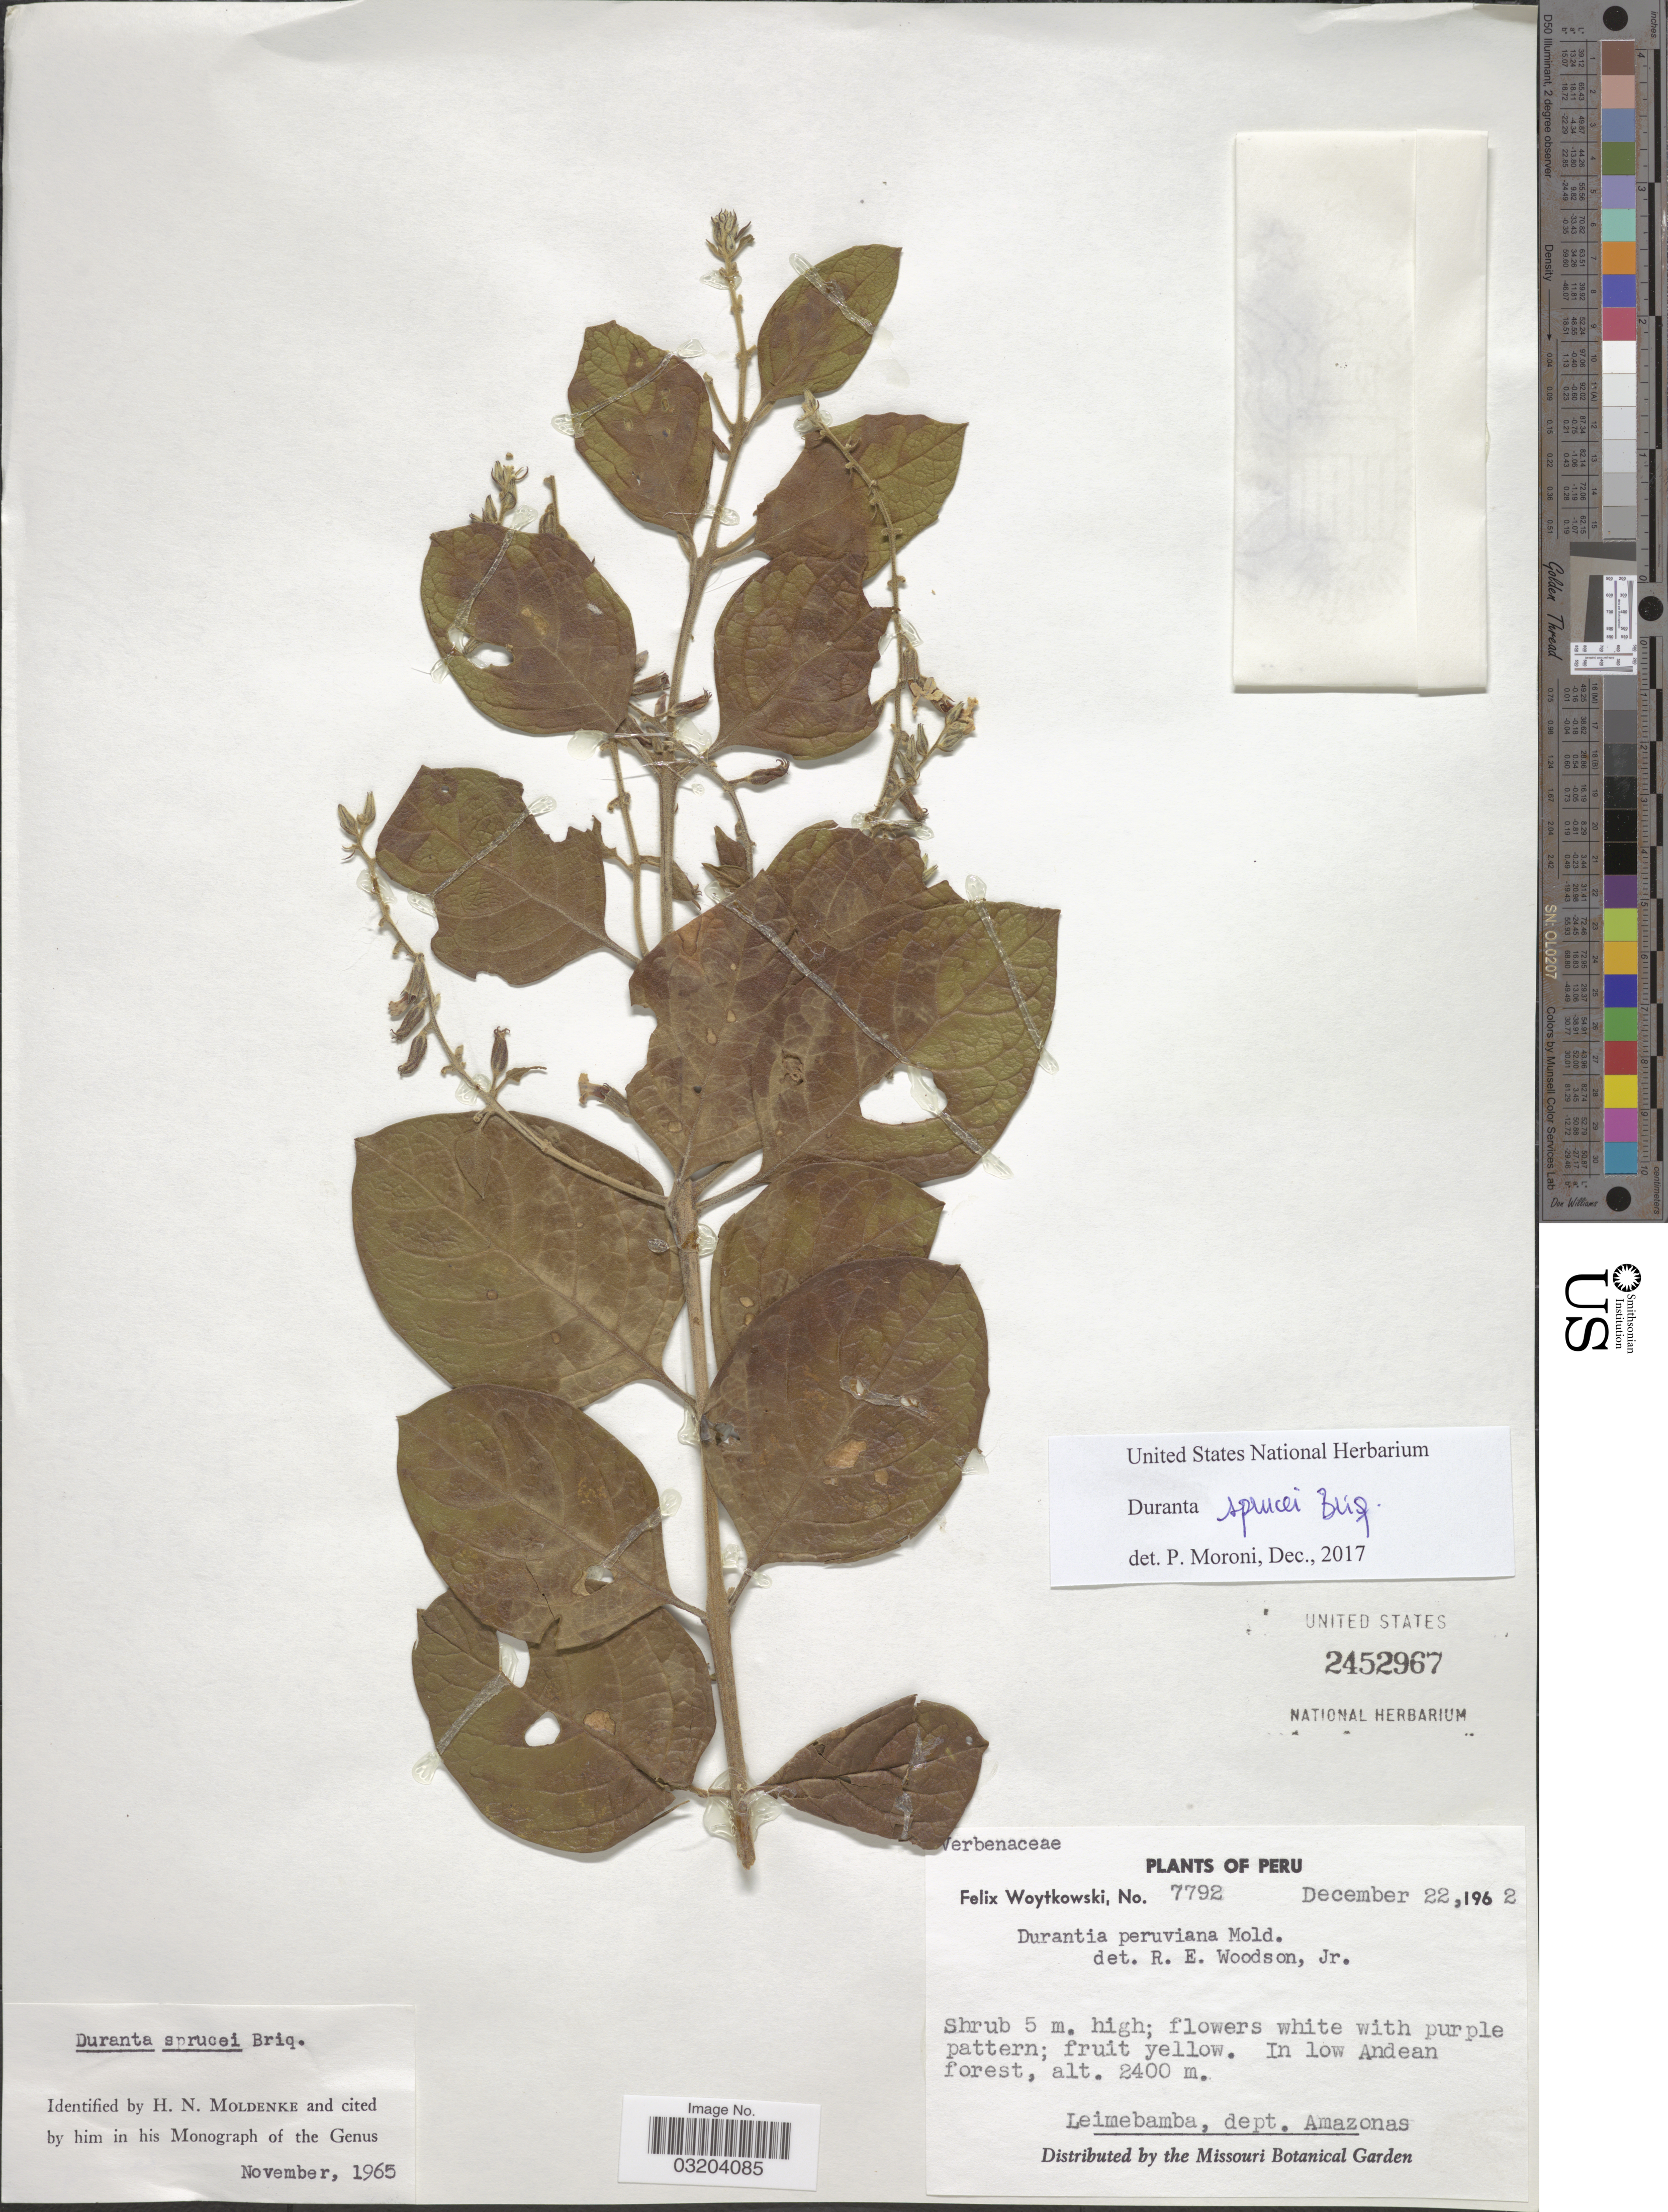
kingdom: Plantae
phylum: Tracheophyta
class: Magnoliopsida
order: Lamiales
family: Verbenaceae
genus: Duranta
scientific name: Duranta sprucei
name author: Briq.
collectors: F. Woytkowski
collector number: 7792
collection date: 1962-12-22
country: Peru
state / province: Amazonas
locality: In low Andean forest. Leimebamba, dept. Amazonas.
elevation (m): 2400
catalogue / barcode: US 2452967